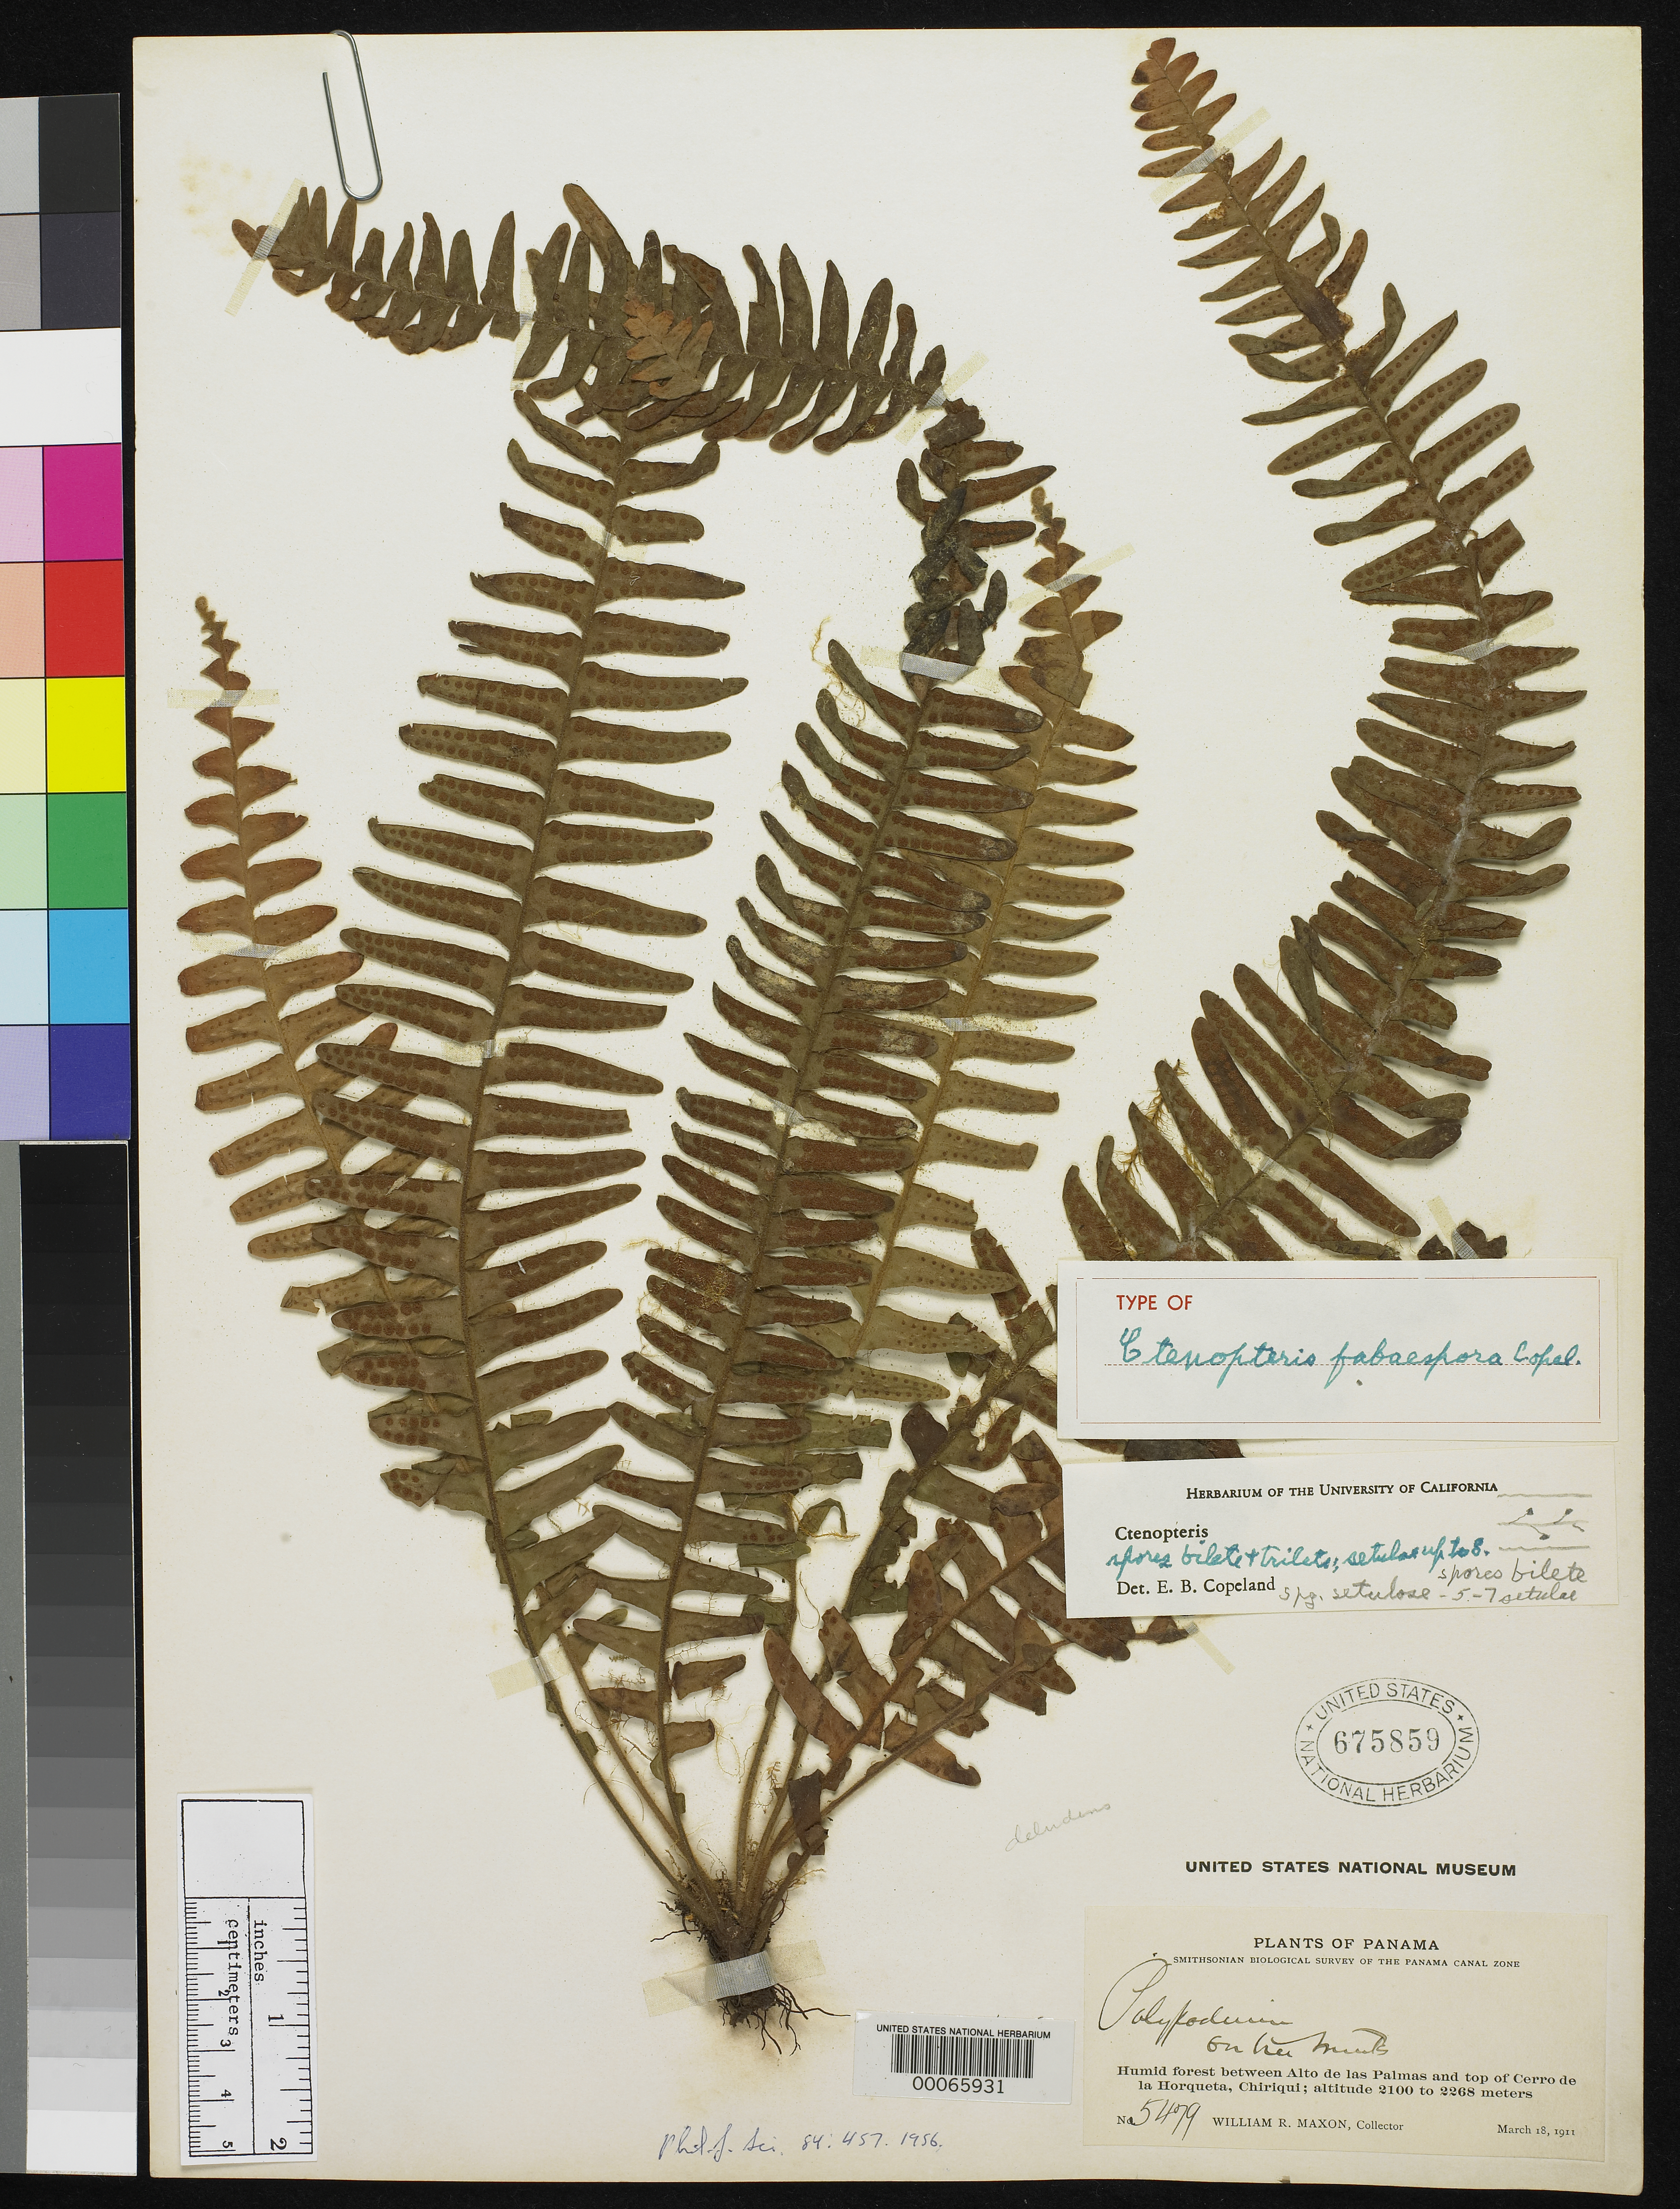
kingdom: Plantae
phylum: Tracheophyta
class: Polypodiopsida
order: Polypodiales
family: Polypodiaceae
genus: Ctenopteris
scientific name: Ctenopteris fabaespora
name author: Copel.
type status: Holotype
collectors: W. R. Maxon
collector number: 5479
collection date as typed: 18 Mar 1911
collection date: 1911-03-18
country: Panama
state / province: Chiriquí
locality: Between Alto de Las Palmas & top of Cerro de Horqueta.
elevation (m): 2100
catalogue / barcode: US 675859